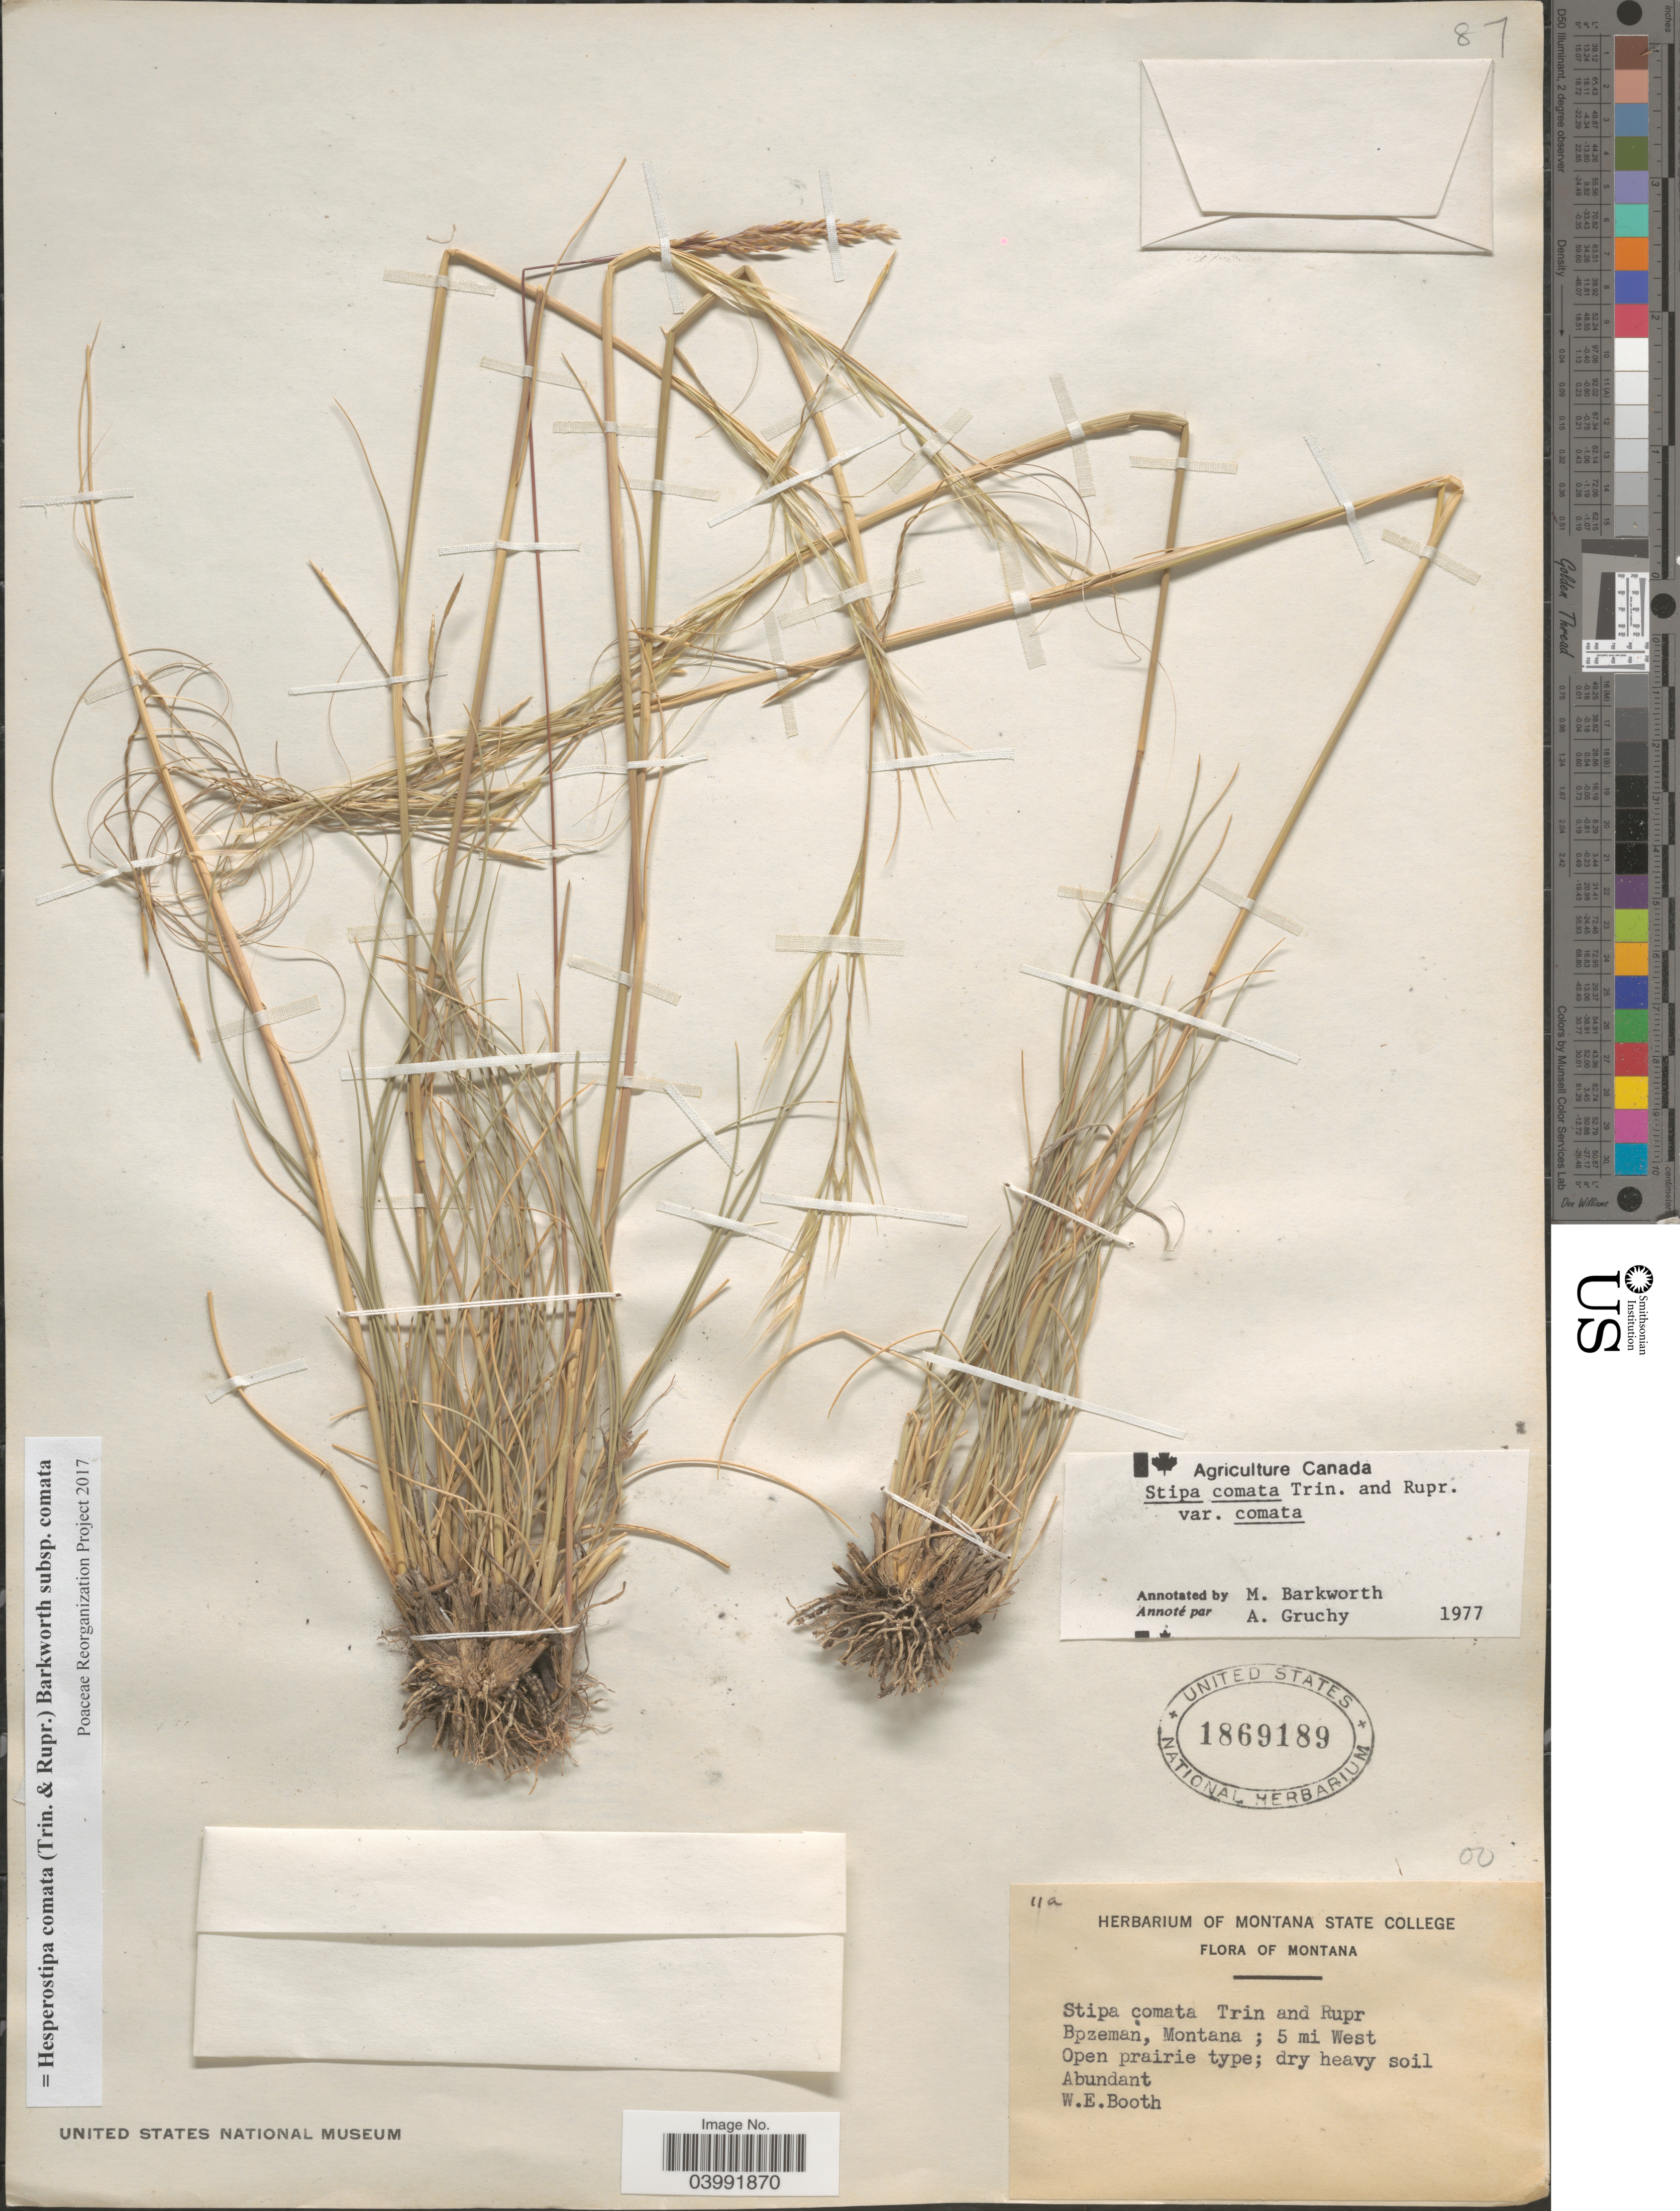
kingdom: Plantae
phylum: Tracheophyta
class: Liliopsida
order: Poales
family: Poaceae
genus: Hesperostipa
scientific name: Hesperostipa comata subsp. comata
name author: (Trin. & Rupr.) Barkworth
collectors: W. Booth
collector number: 11a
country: United States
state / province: Montana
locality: Bpzeman; 5 mi West.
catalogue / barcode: US 1869189